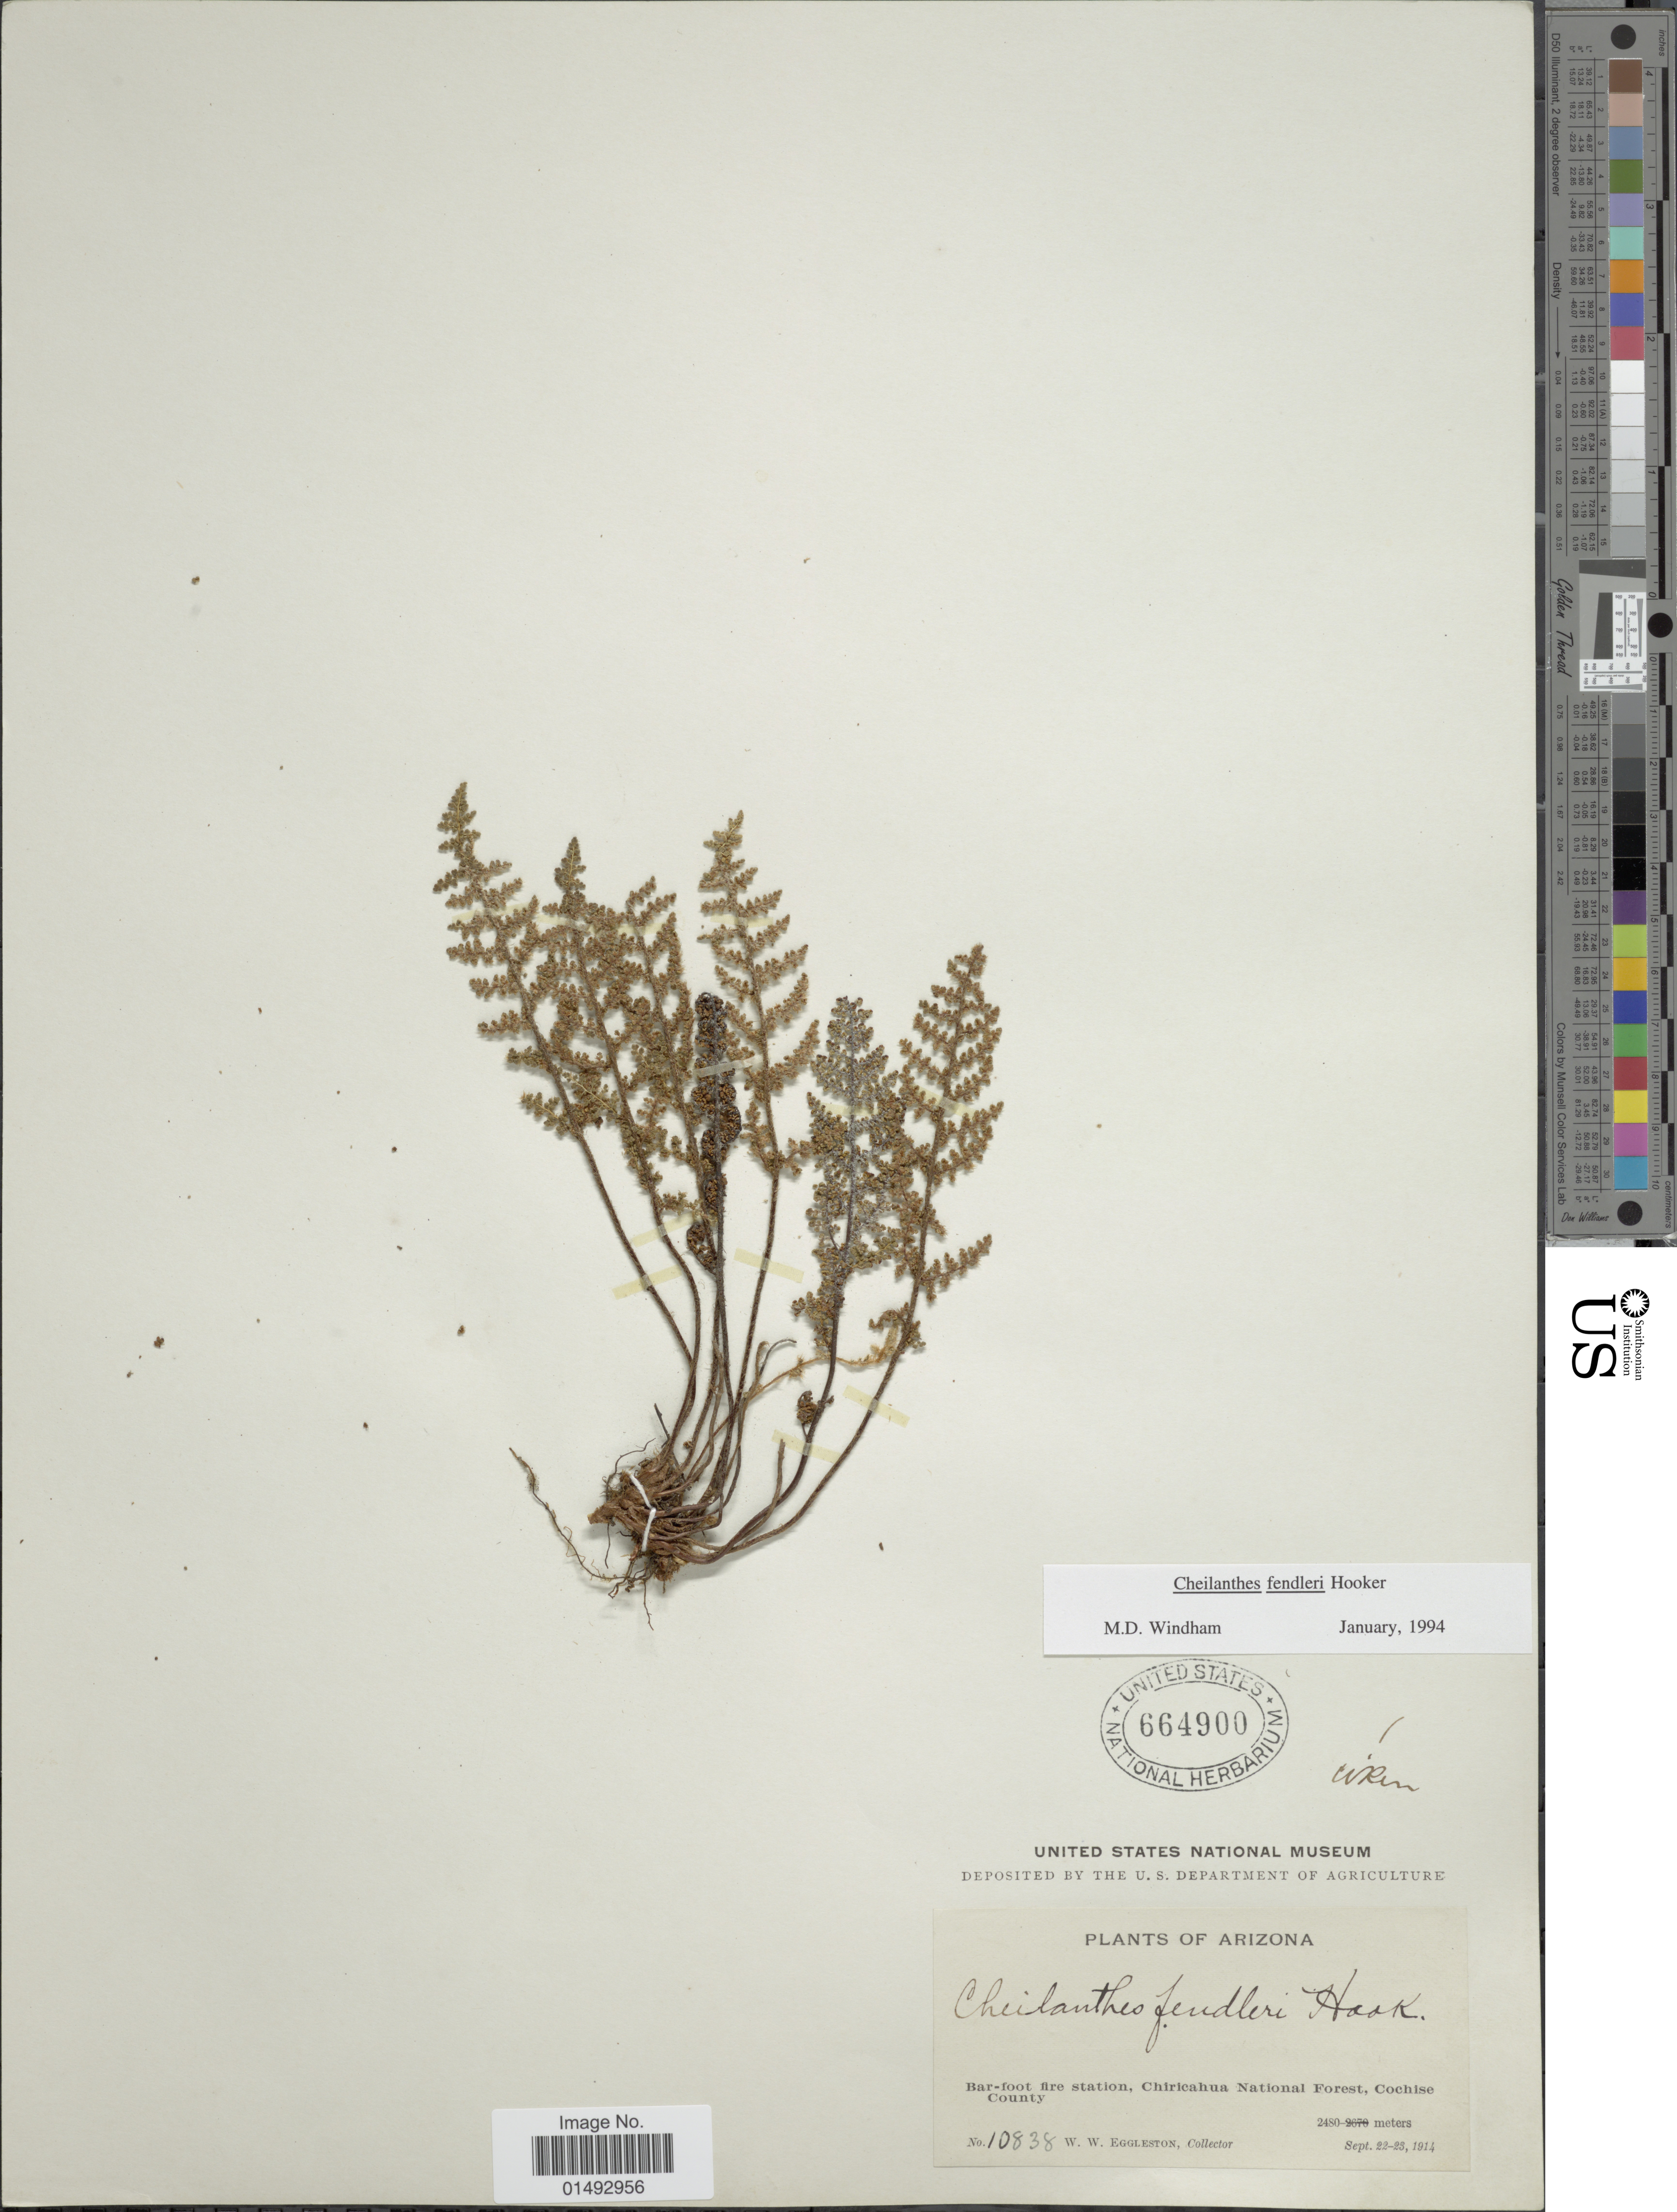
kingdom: Plantae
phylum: Tracheophyta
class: Polypodiopsida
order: Polypodiales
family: Pteridaceae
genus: Myriopteris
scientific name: Myriopteris fendleri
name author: (Hook.) E. Fourn.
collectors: W. W. Eggleston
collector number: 10838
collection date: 1914-09-22/1914-09-23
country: United States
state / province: Arizona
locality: Bar-foot fire station, Chiricahua National Forest, Cochise County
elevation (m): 2480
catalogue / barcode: US 664900